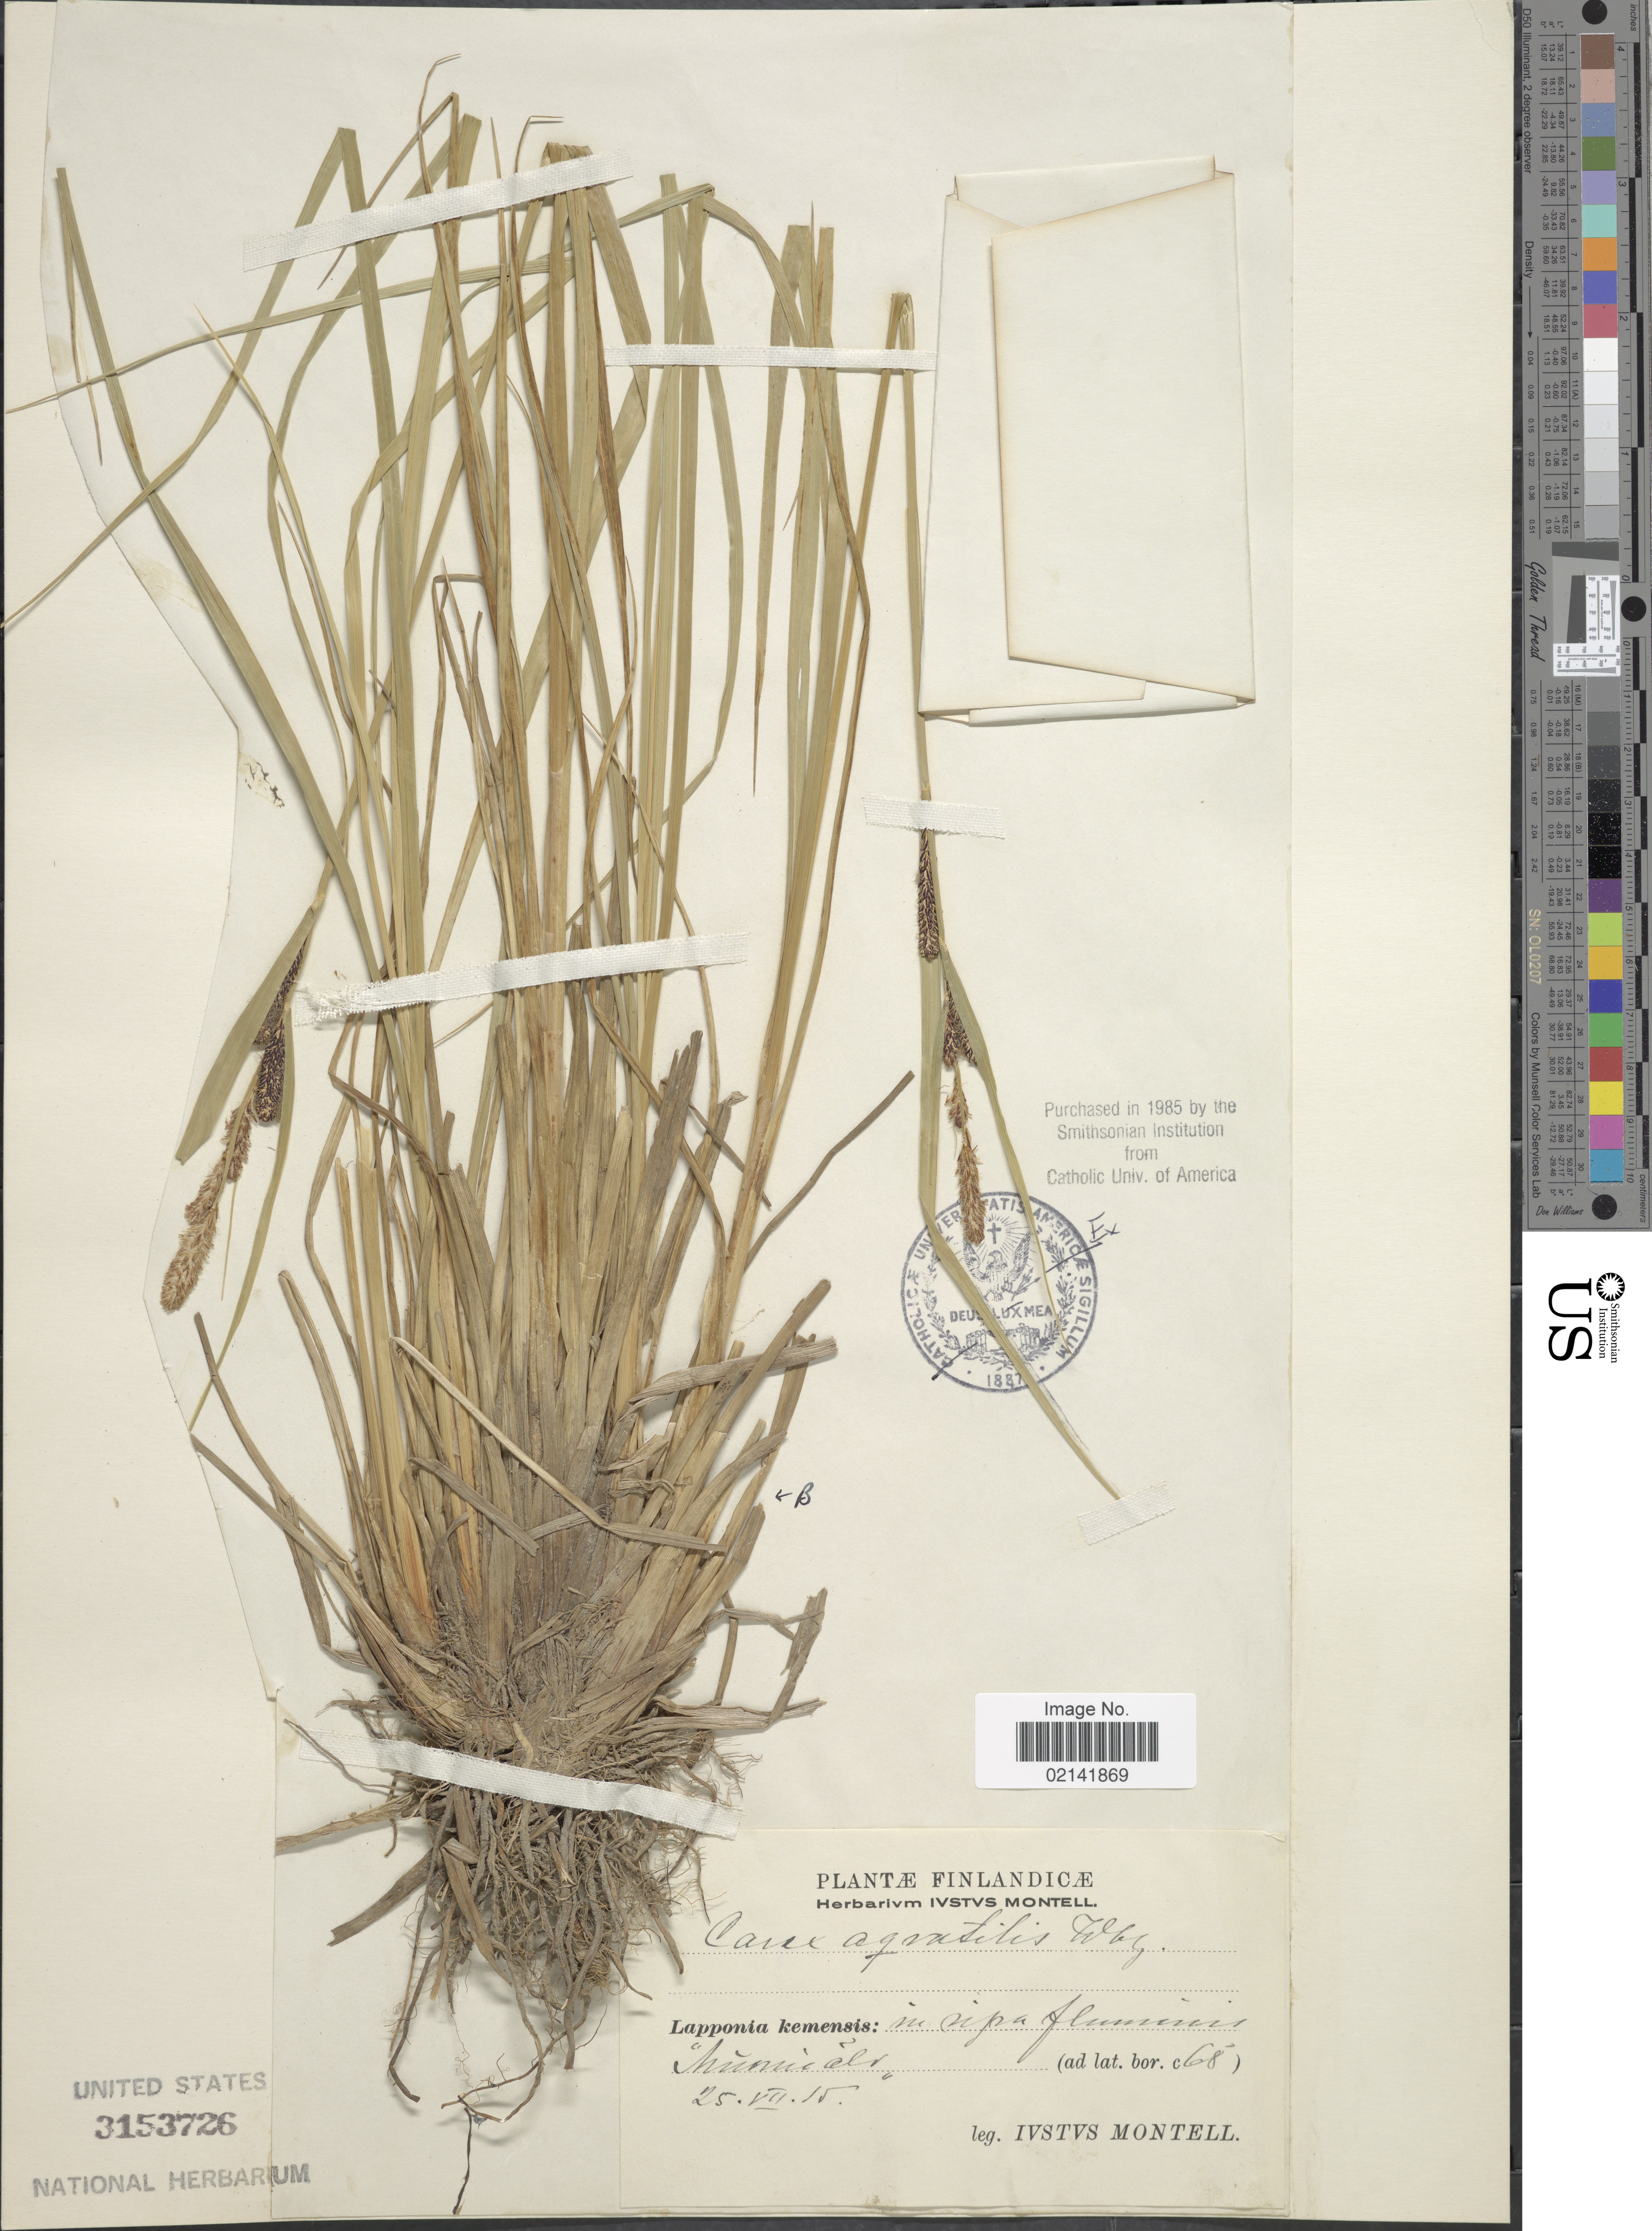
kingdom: Plantae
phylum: Tracheophyta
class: Liliopsida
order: Poales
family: Cyperaceae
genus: Carex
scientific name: Carex aquatilis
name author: Wahlenb.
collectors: I. Montell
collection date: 1915-07-25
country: Finland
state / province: Lappi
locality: Finlandicae. Lapponia kemensis: in ripa fluminis Muonio alv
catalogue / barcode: US 3153726